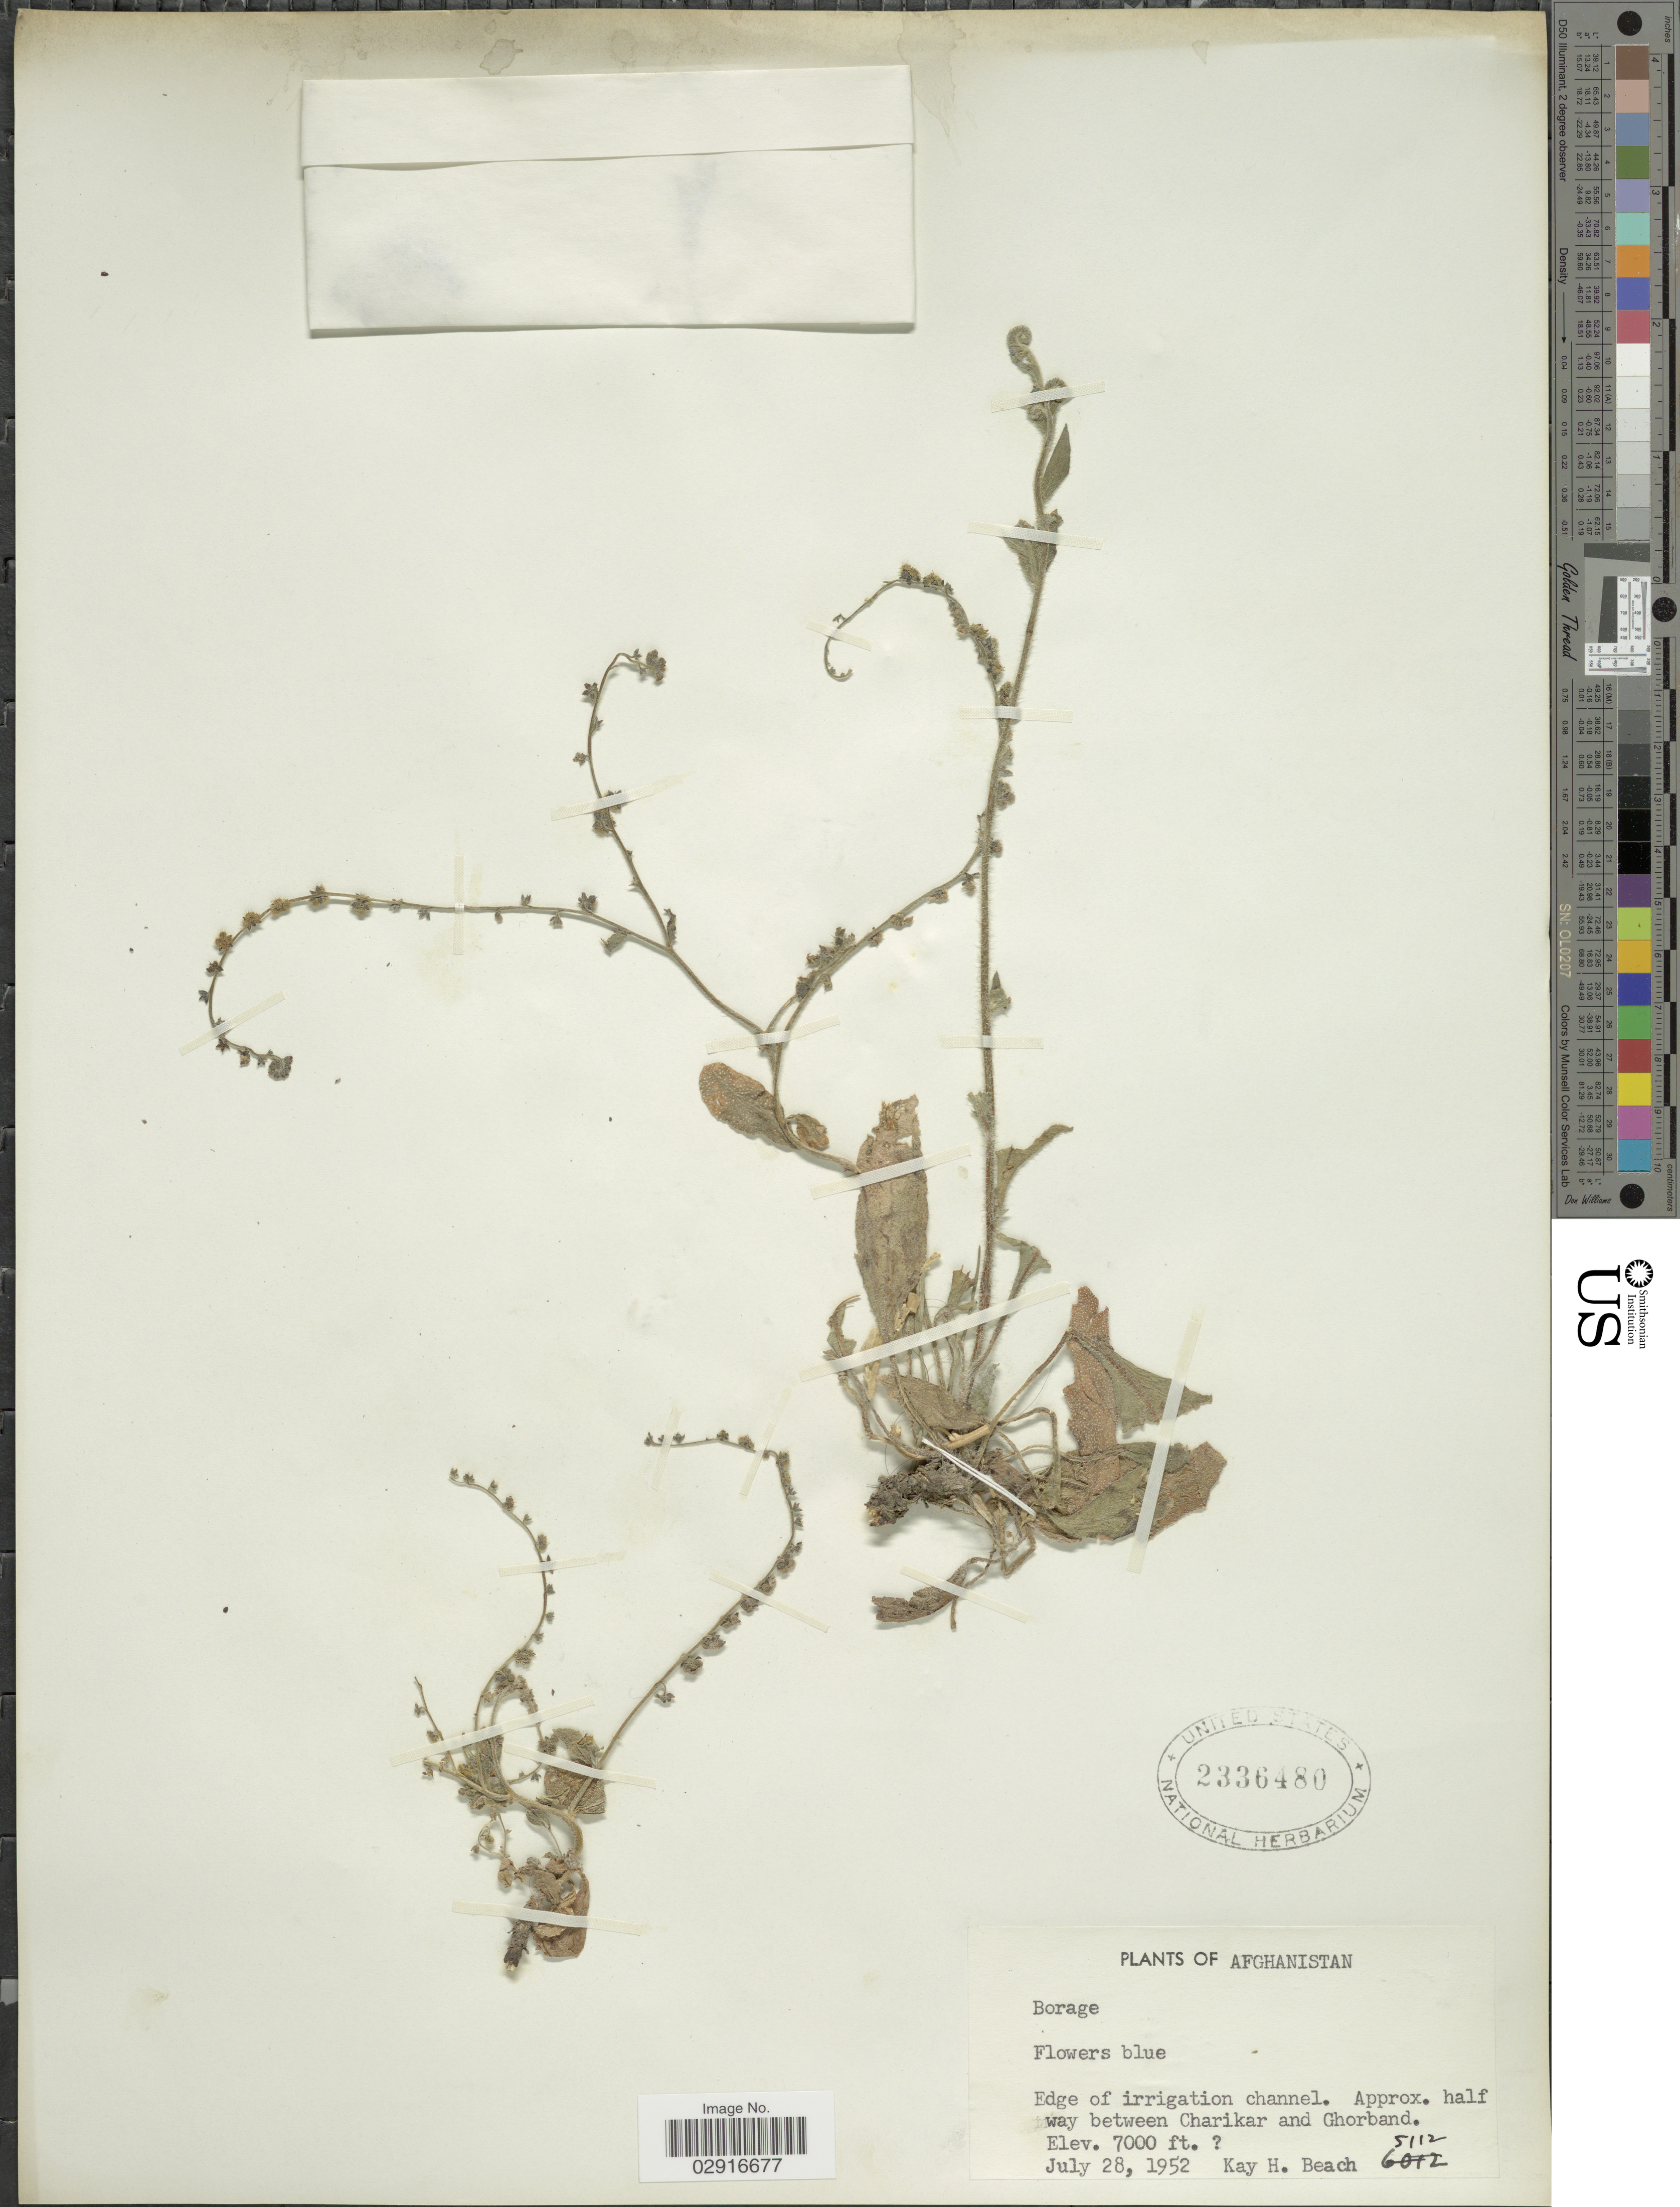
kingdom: Plantae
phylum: Tracheophyta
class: Magnoliopsida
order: Boraginales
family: Boraginaceae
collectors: K. H. Beach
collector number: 5112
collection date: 1952-07-28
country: Afghanistan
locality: Edge of irrigation channel. Approx. half way between Charikar and Ghorband.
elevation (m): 2134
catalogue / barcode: US 2336480